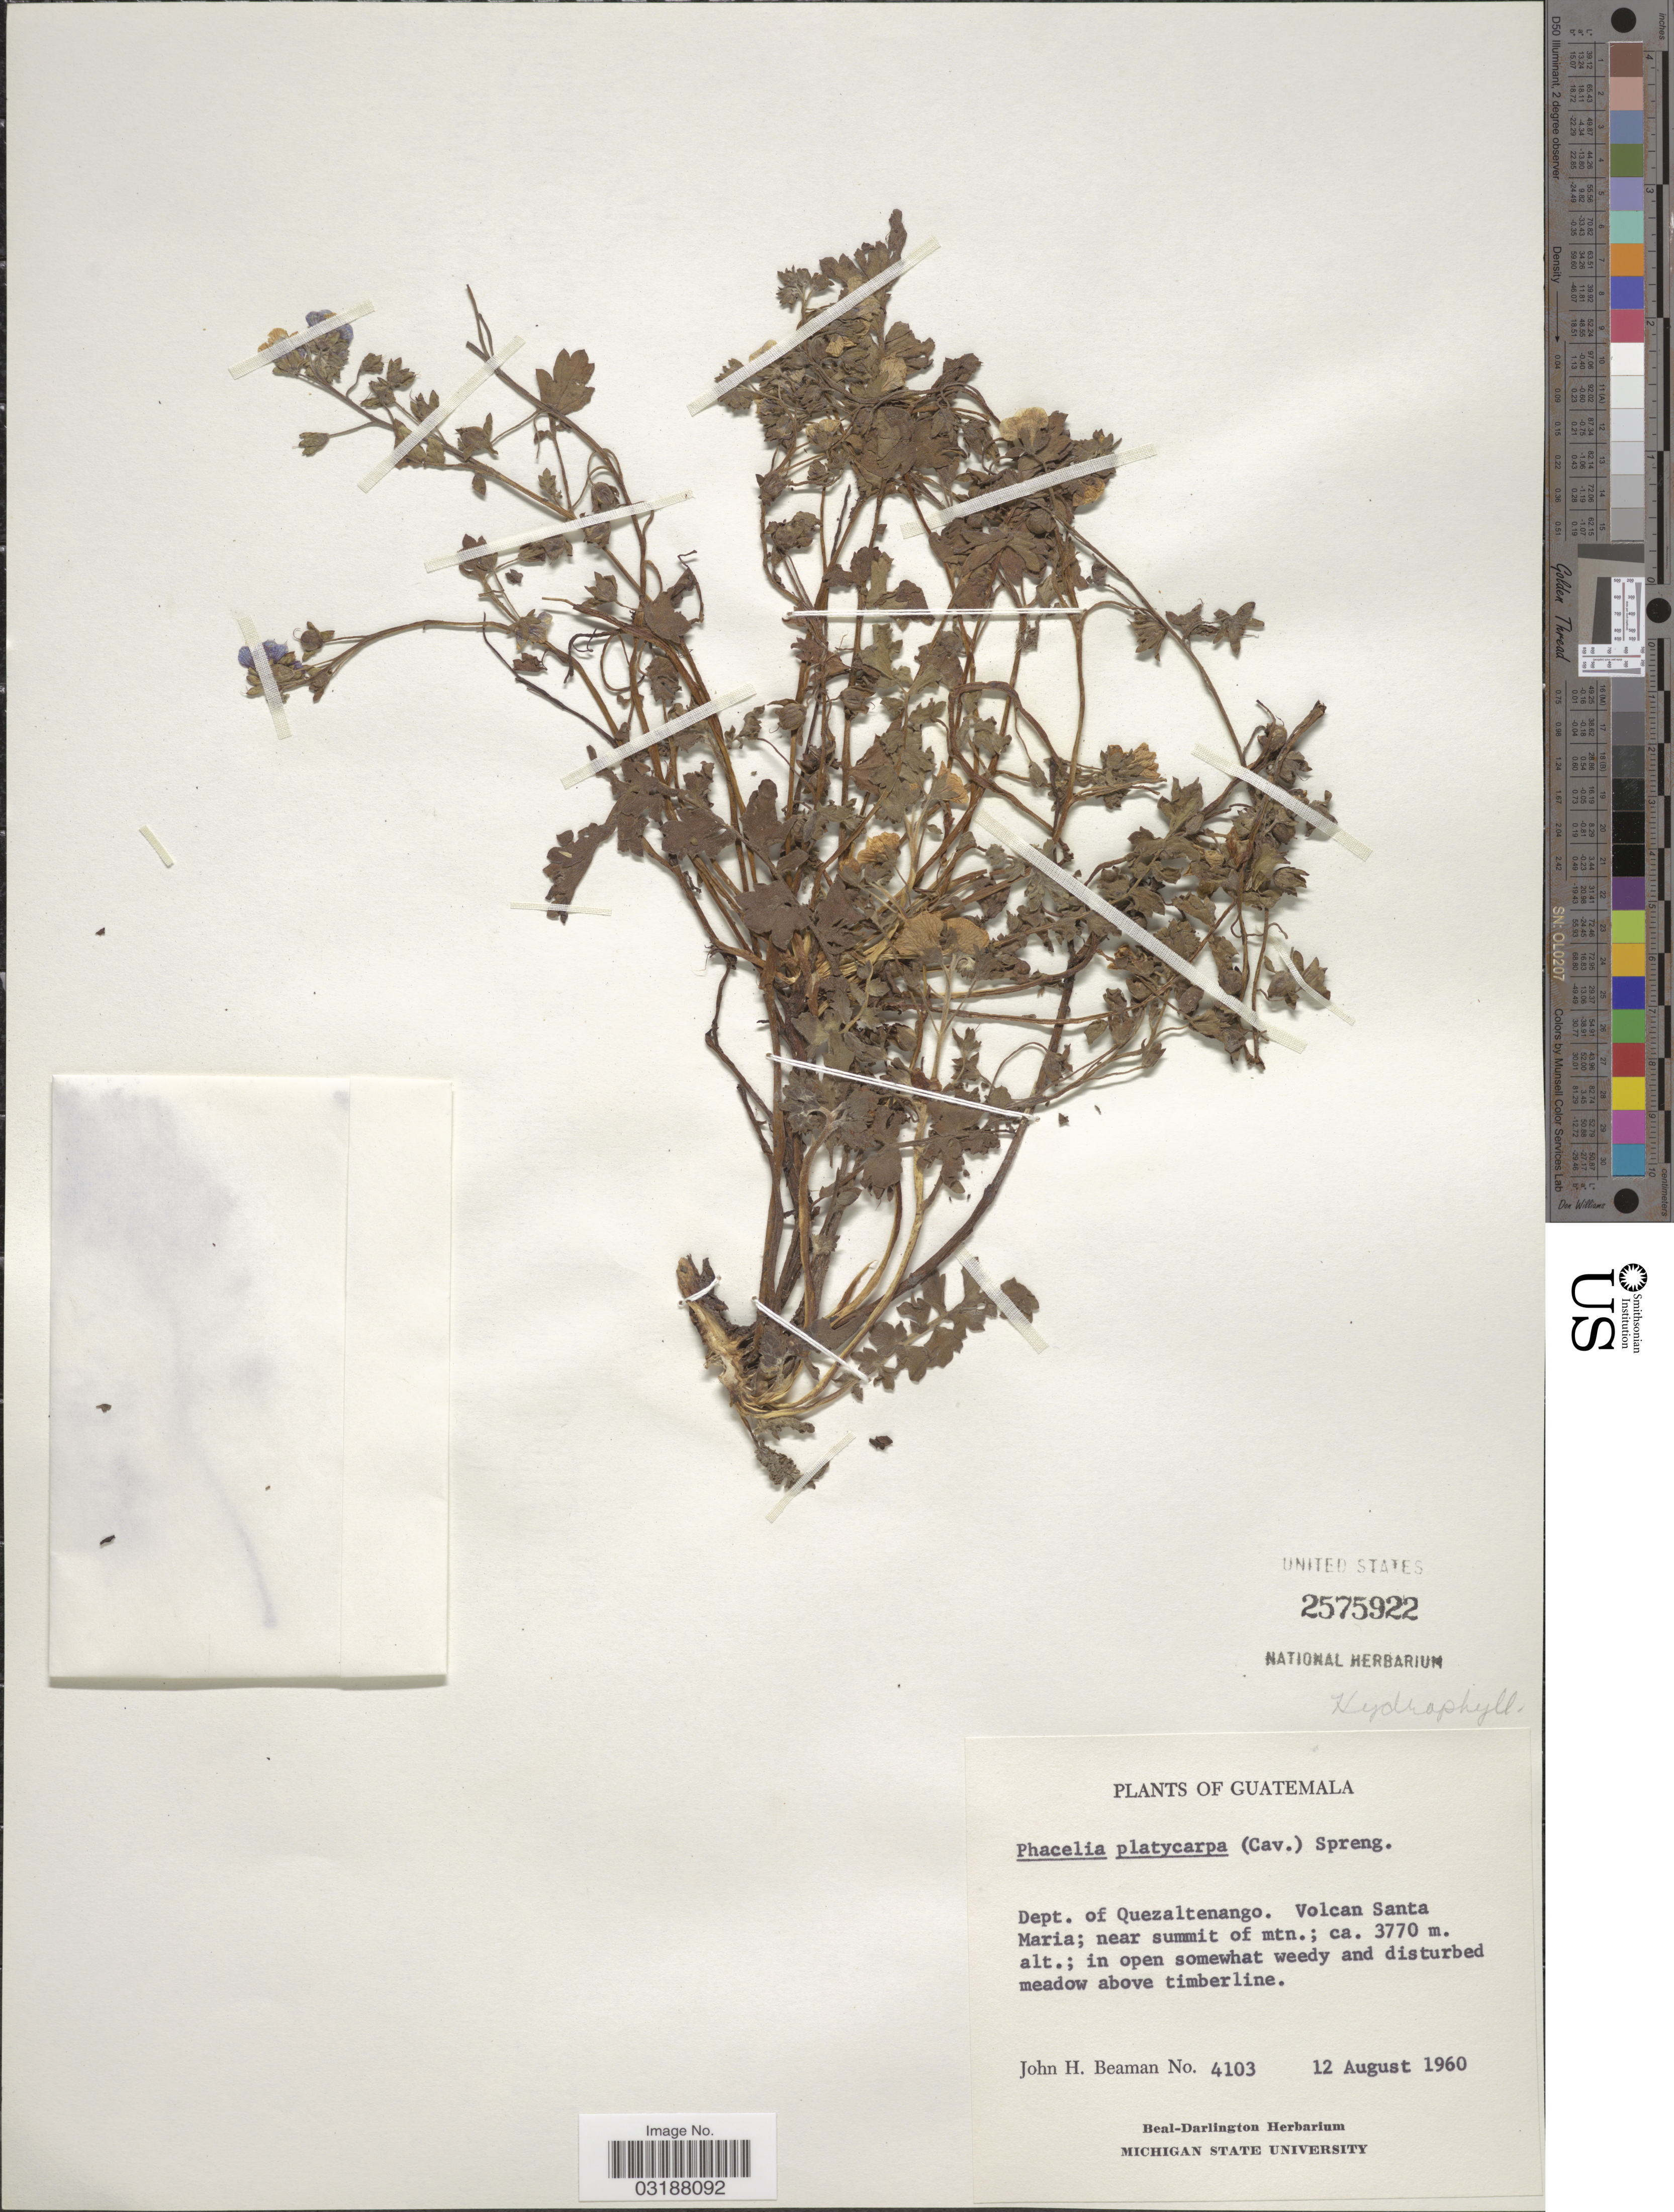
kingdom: Plantae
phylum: Tracheophyta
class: Magnoliopsida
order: Boraginales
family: Hydrophyllaceae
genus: Phacelia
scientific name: Phacelia platycarpa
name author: (Cav.) Spreng.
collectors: J. H. Beaman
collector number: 4103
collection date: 1960-08-12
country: Guatemala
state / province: Quetzaltenango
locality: Dept. of Quezaltenango, Volcan Santa Maria; near summit of mtn.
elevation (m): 3770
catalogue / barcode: US 2575922